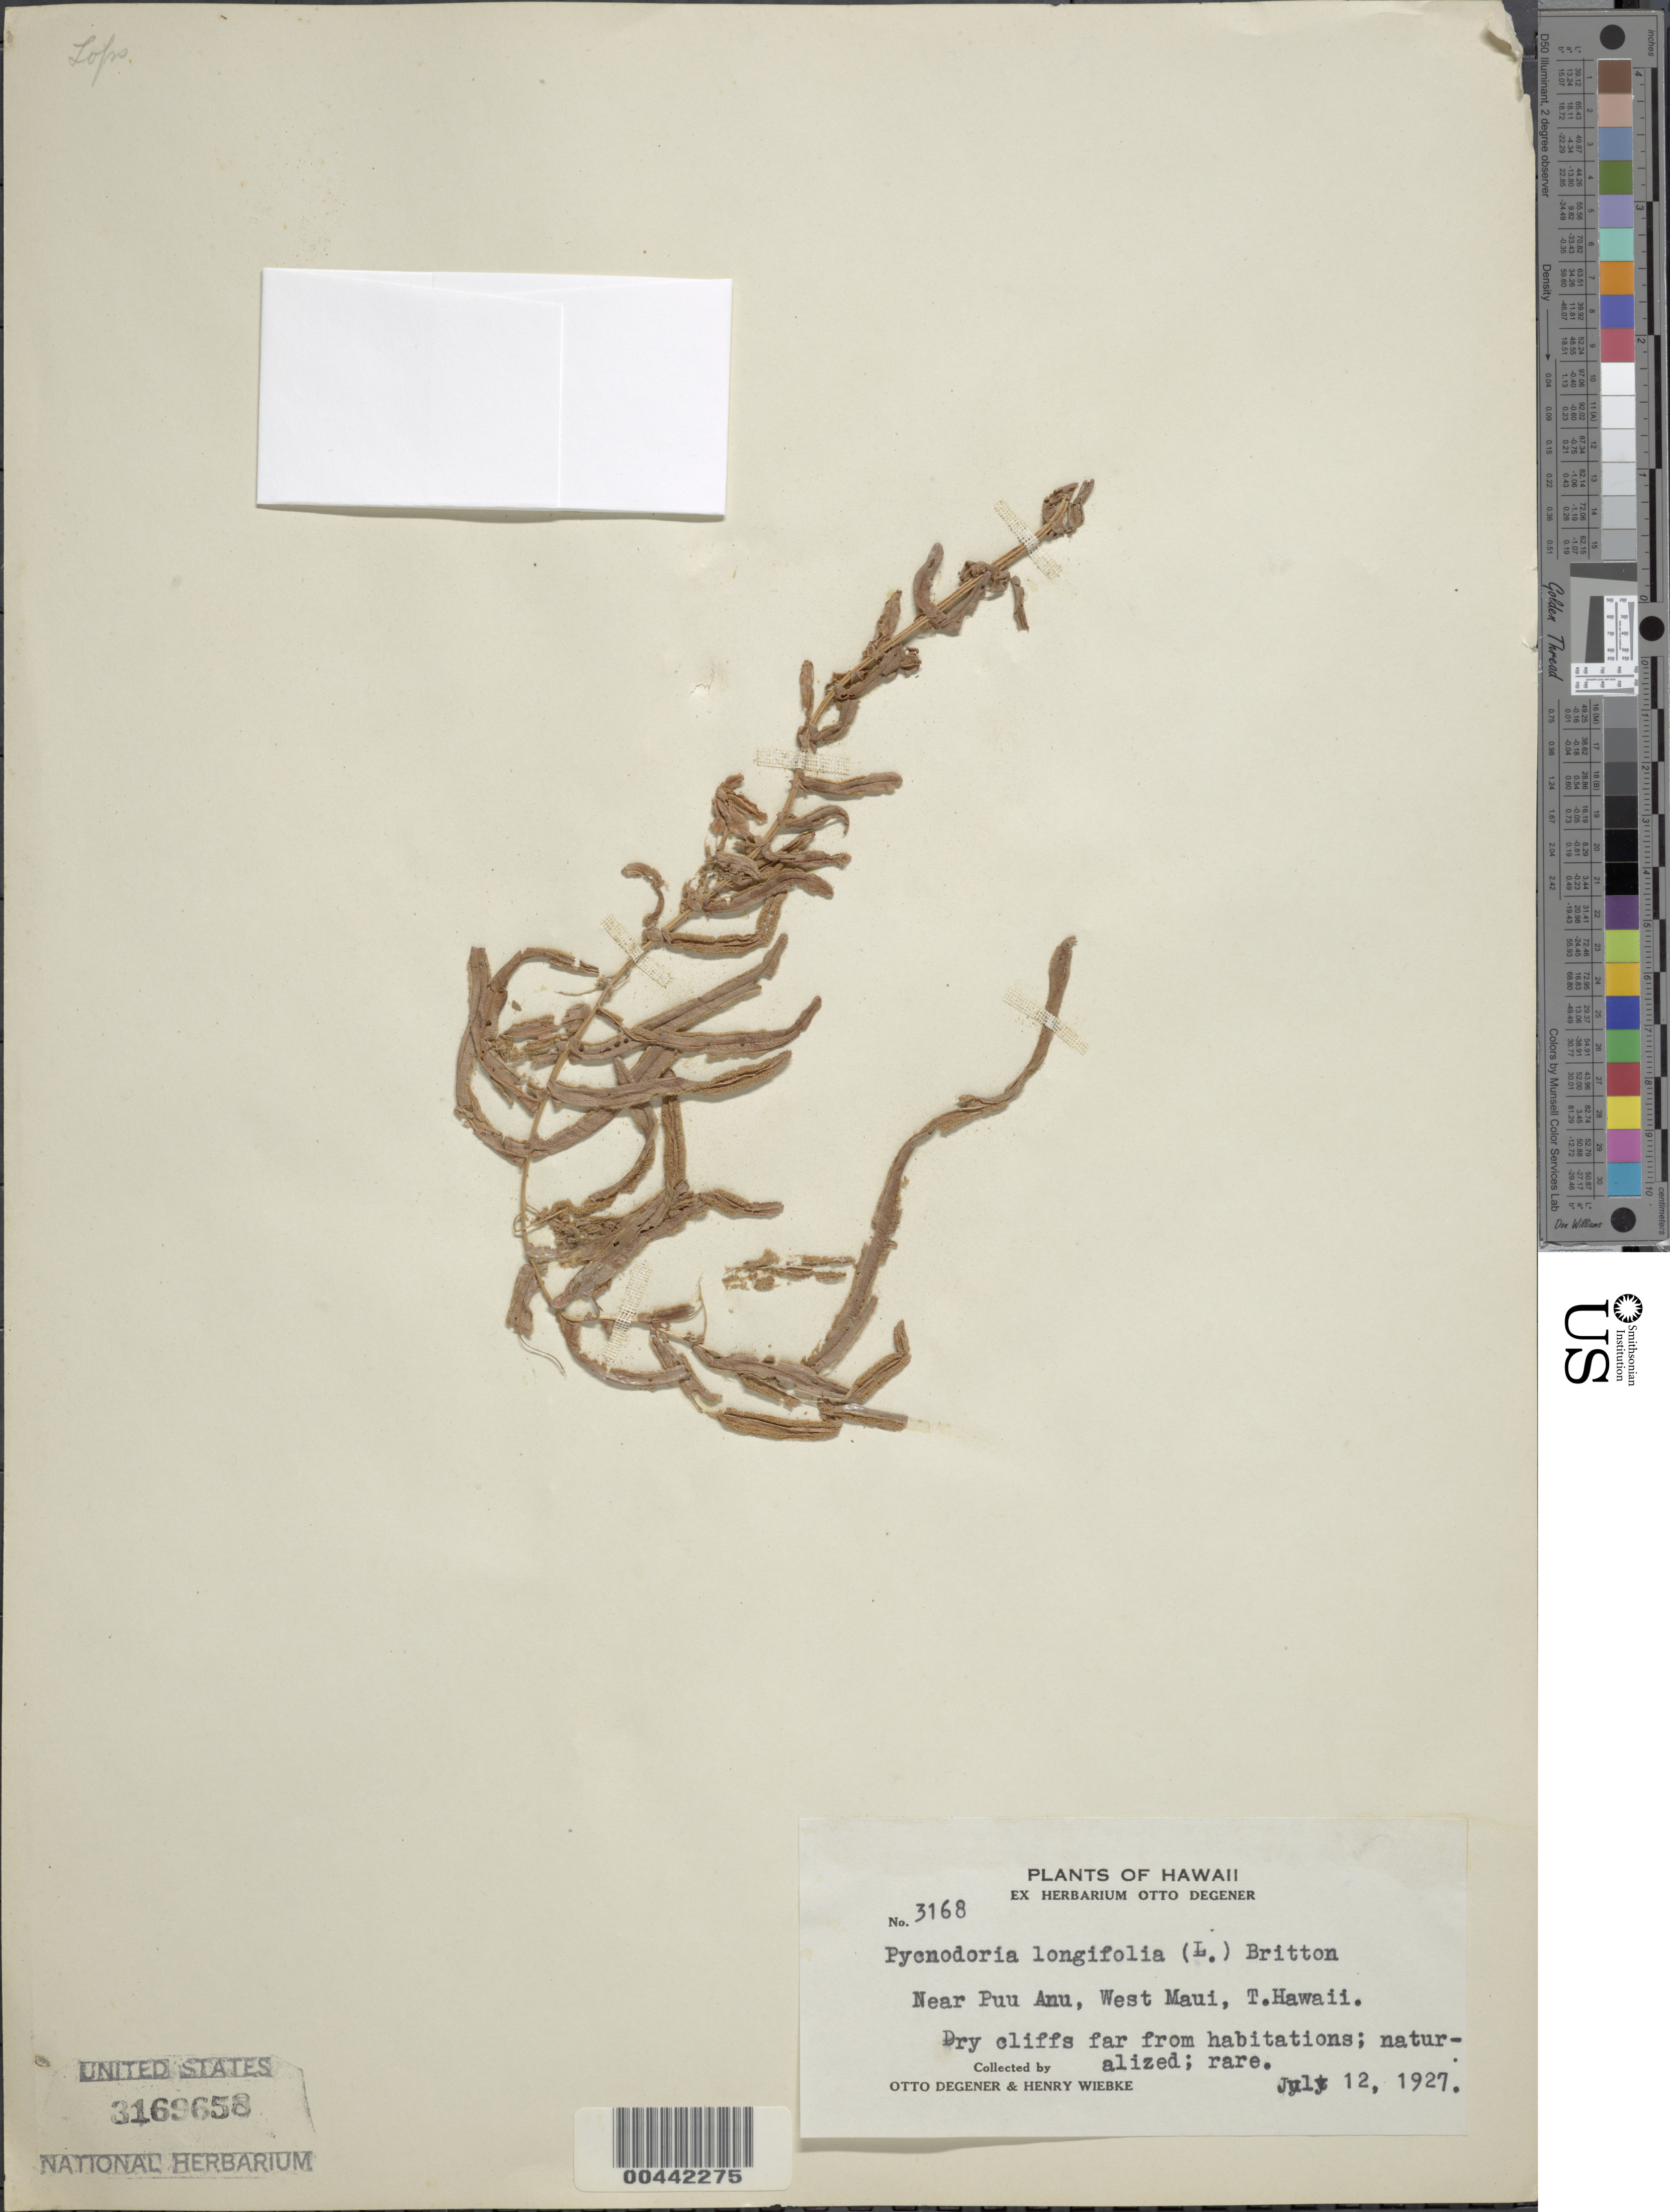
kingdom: Plantae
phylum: Tracheophyta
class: Polypodiopsida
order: Polypodiales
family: Pteridaceae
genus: Pteris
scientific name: Pteris longifolia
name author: L.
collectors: O. Degener & H. Wiebke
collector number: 3168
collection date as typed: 12 Jul 1927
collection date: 1927-07-12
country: United States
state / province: Hawaii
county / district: Maui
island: Maui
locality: Near Puu Anu, W Maui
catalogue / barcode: US 3169658